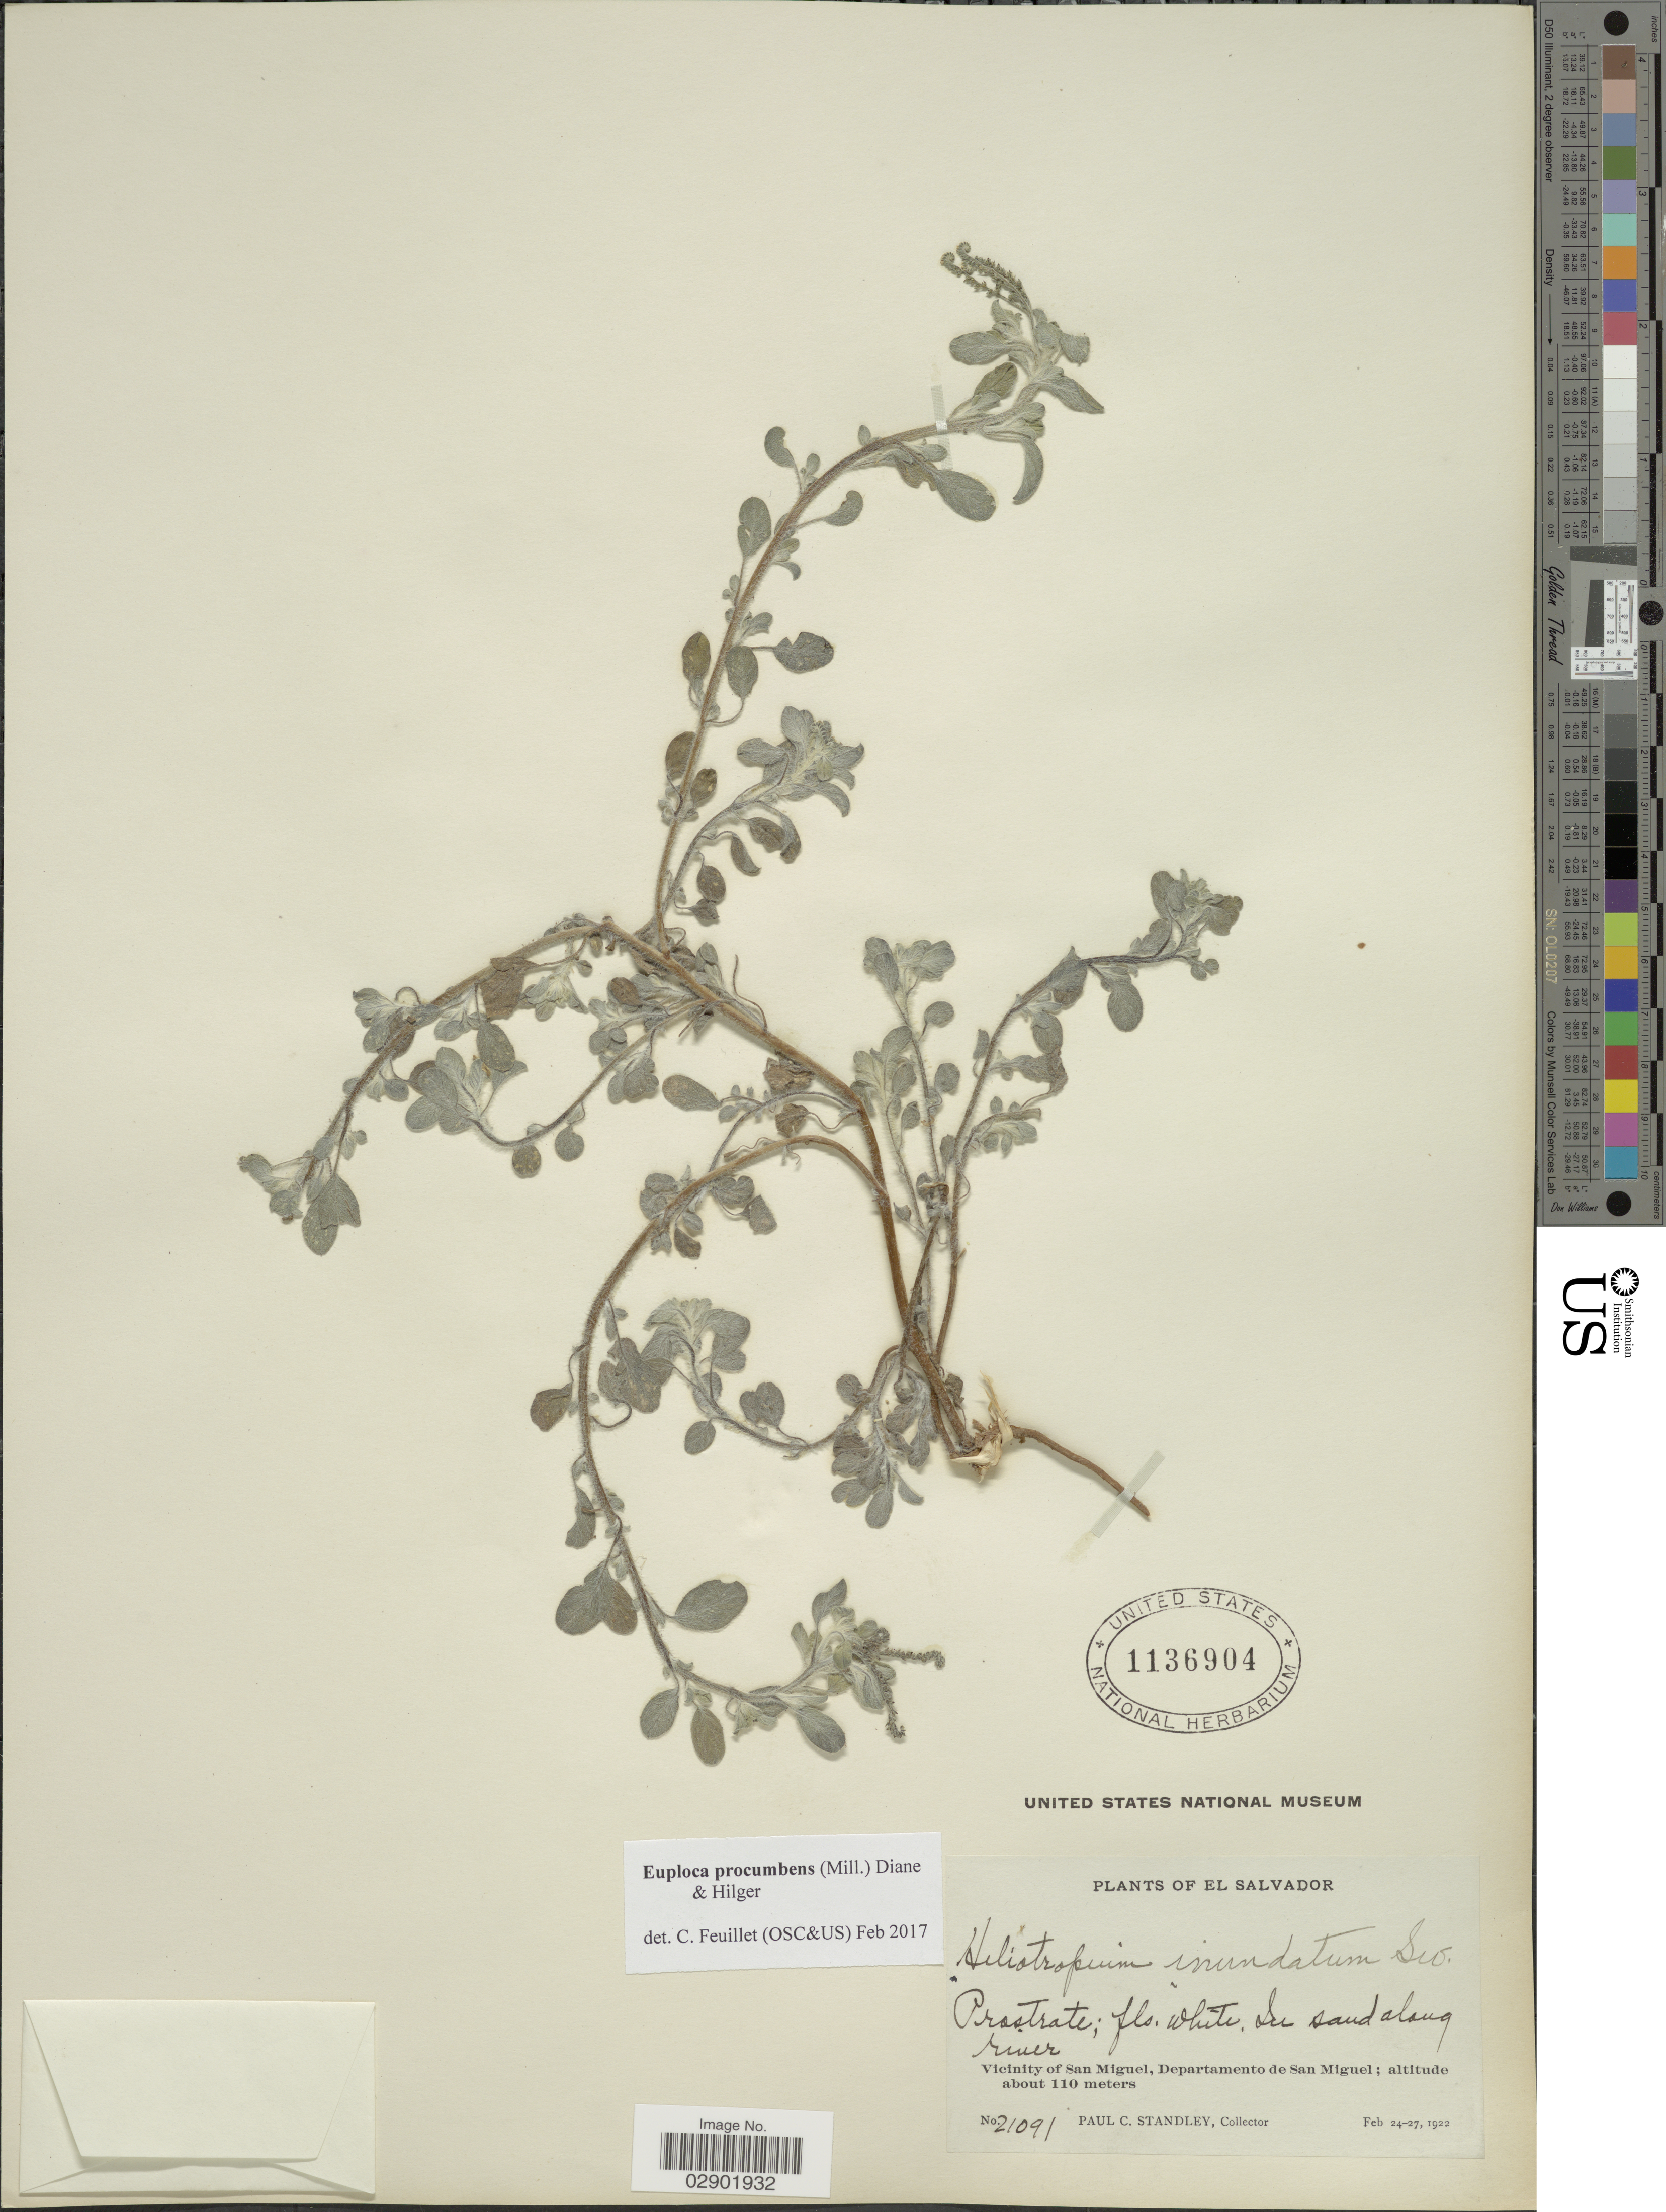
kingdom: Plantae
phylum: Tracheophyta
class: Magnoliopsida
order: Boraginales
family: Heliotropiaceae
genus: Euploca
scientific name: Euploca procumbens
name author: (Mill.) Diane & Hilger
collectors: P. C. Standley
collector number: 21091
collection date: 1922-02-24/1922-02-27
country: El Salvador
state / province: San Miguel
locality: In sand along river. Vicinity of San Miguel, Departamento de San Miguel.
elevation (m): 110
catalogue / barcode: US 1136904